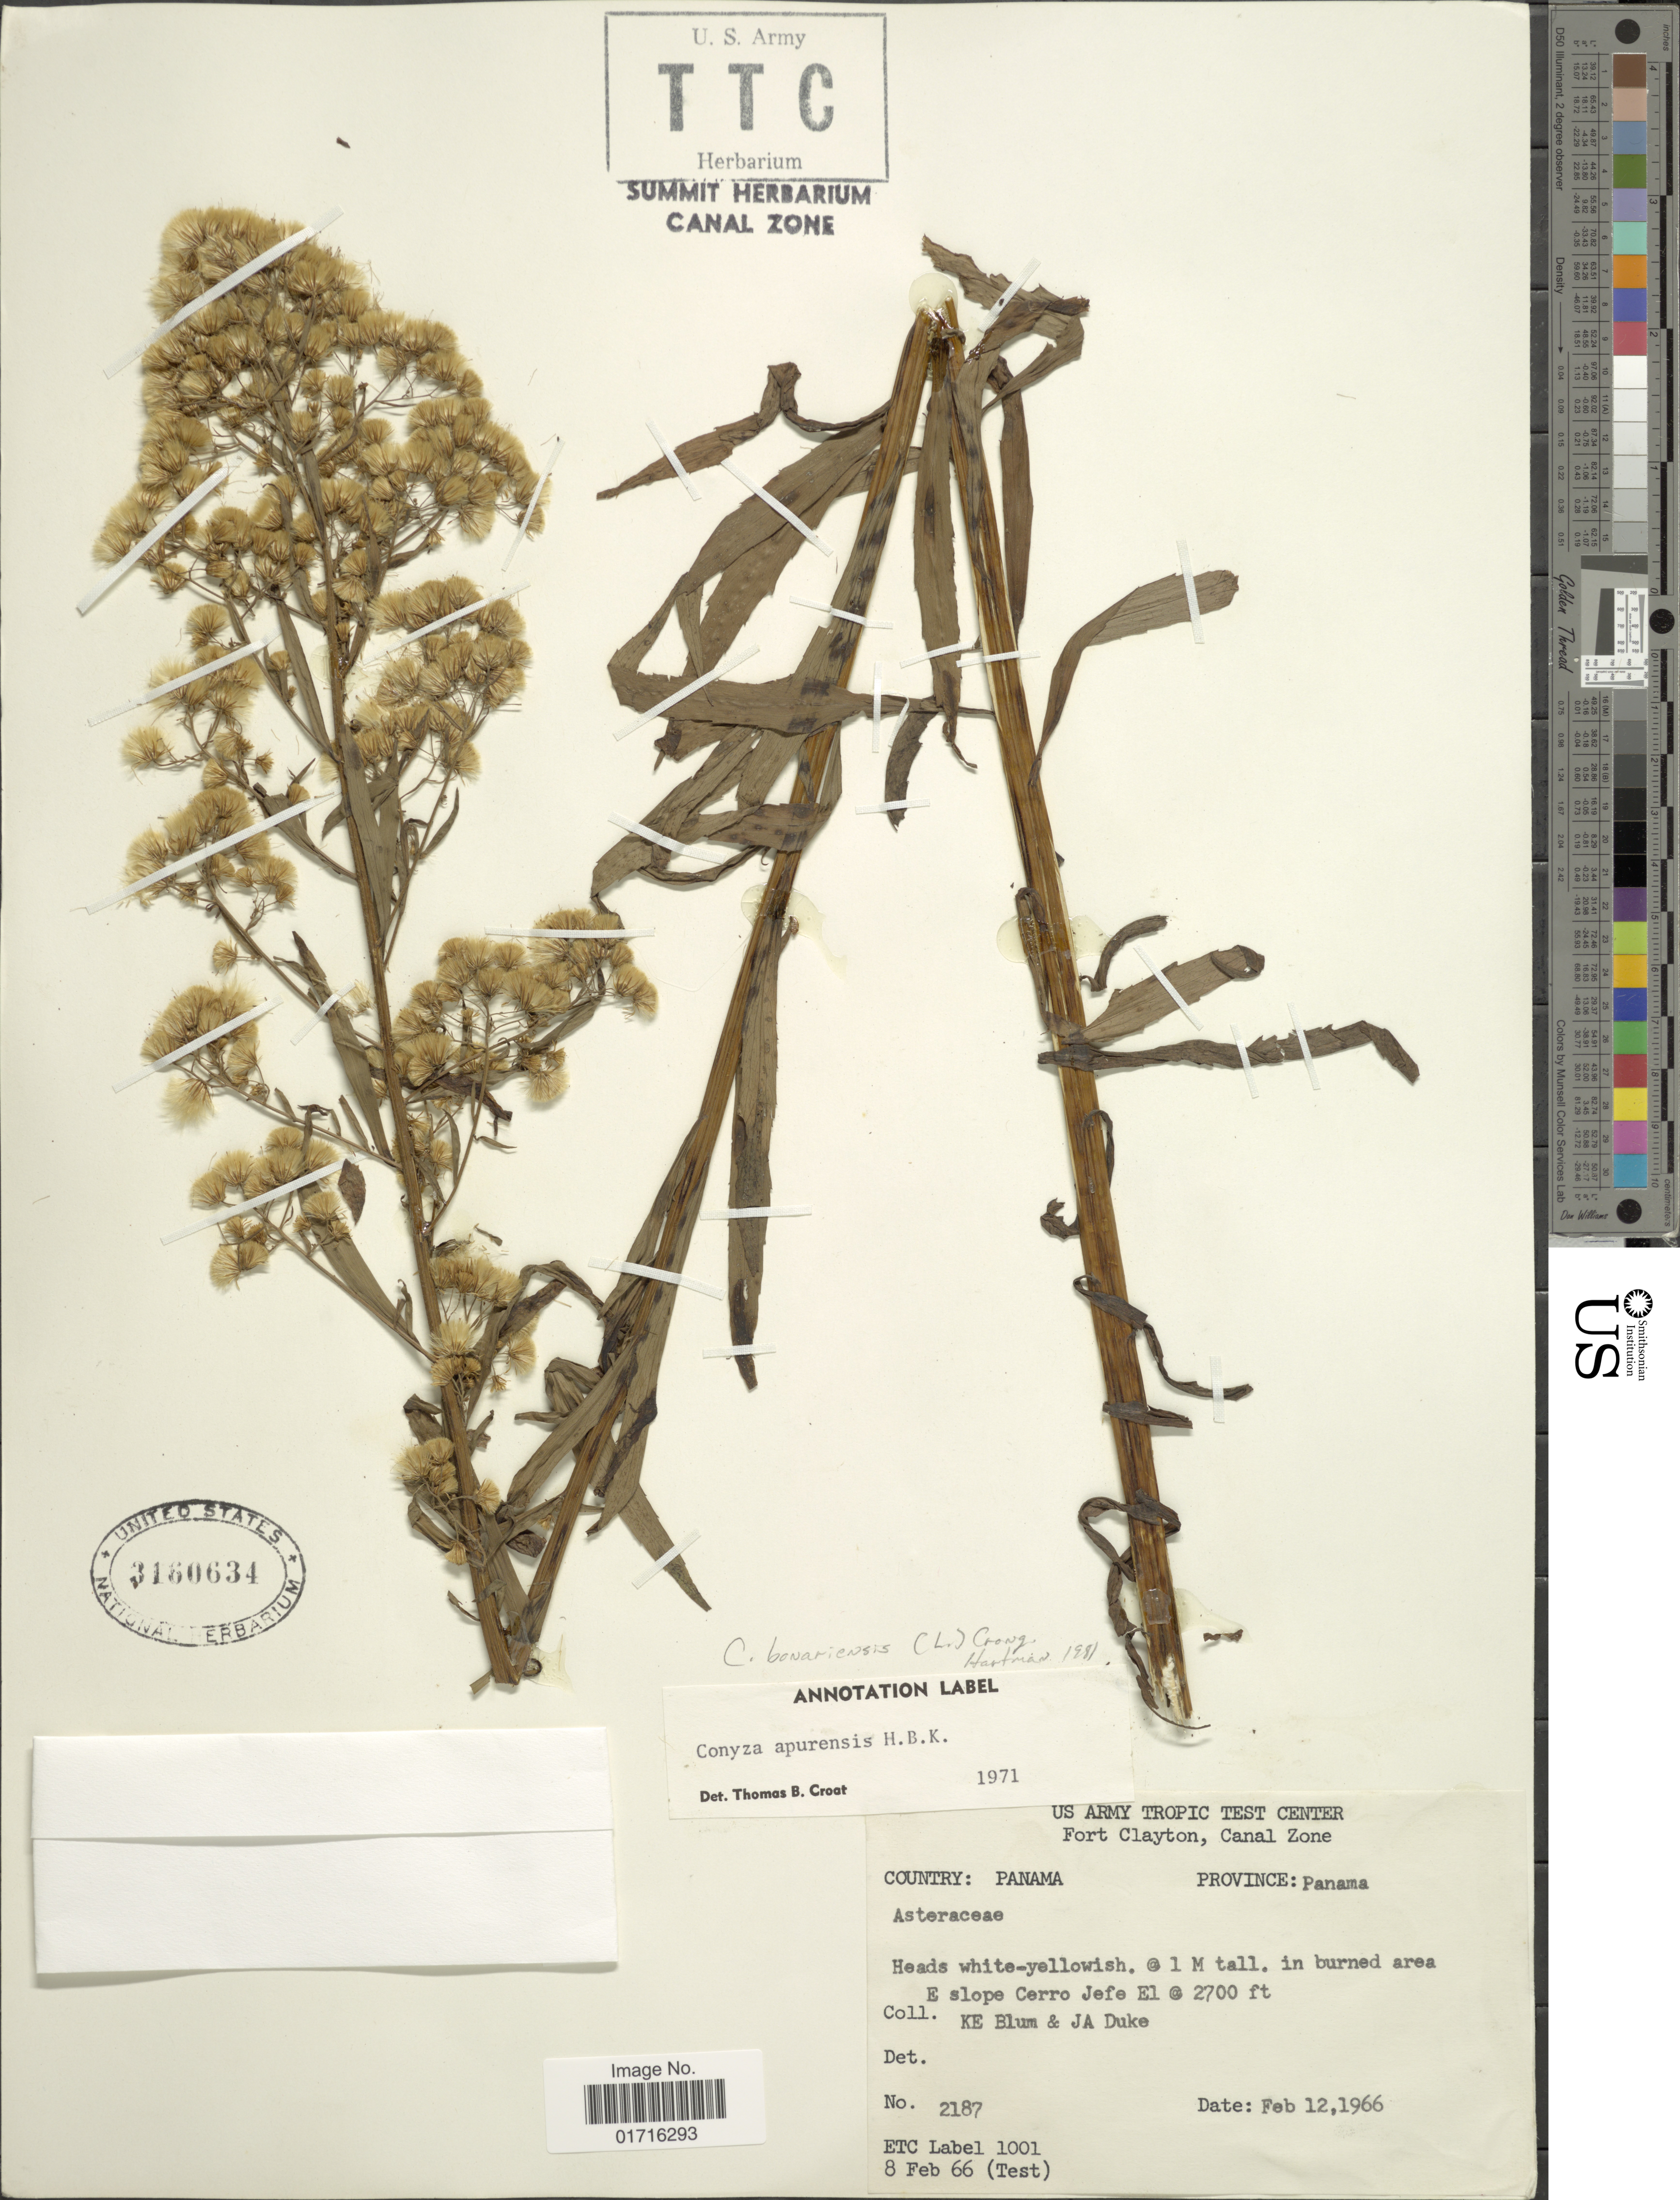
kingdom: Plantae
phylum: Tracheophyta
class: Magnoliopsida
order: Asterales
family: Asteraceae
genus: Conyza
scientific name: Conyza bonariensis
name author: (L.) Cronq.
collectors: K. E. Blum & J. A. Duke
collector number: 2187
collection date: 1966-02-12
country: Panama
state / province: Panamá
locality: Country: Panama, in burned area E slope Cerro Jefe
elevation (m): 823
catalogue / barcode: US 3160634